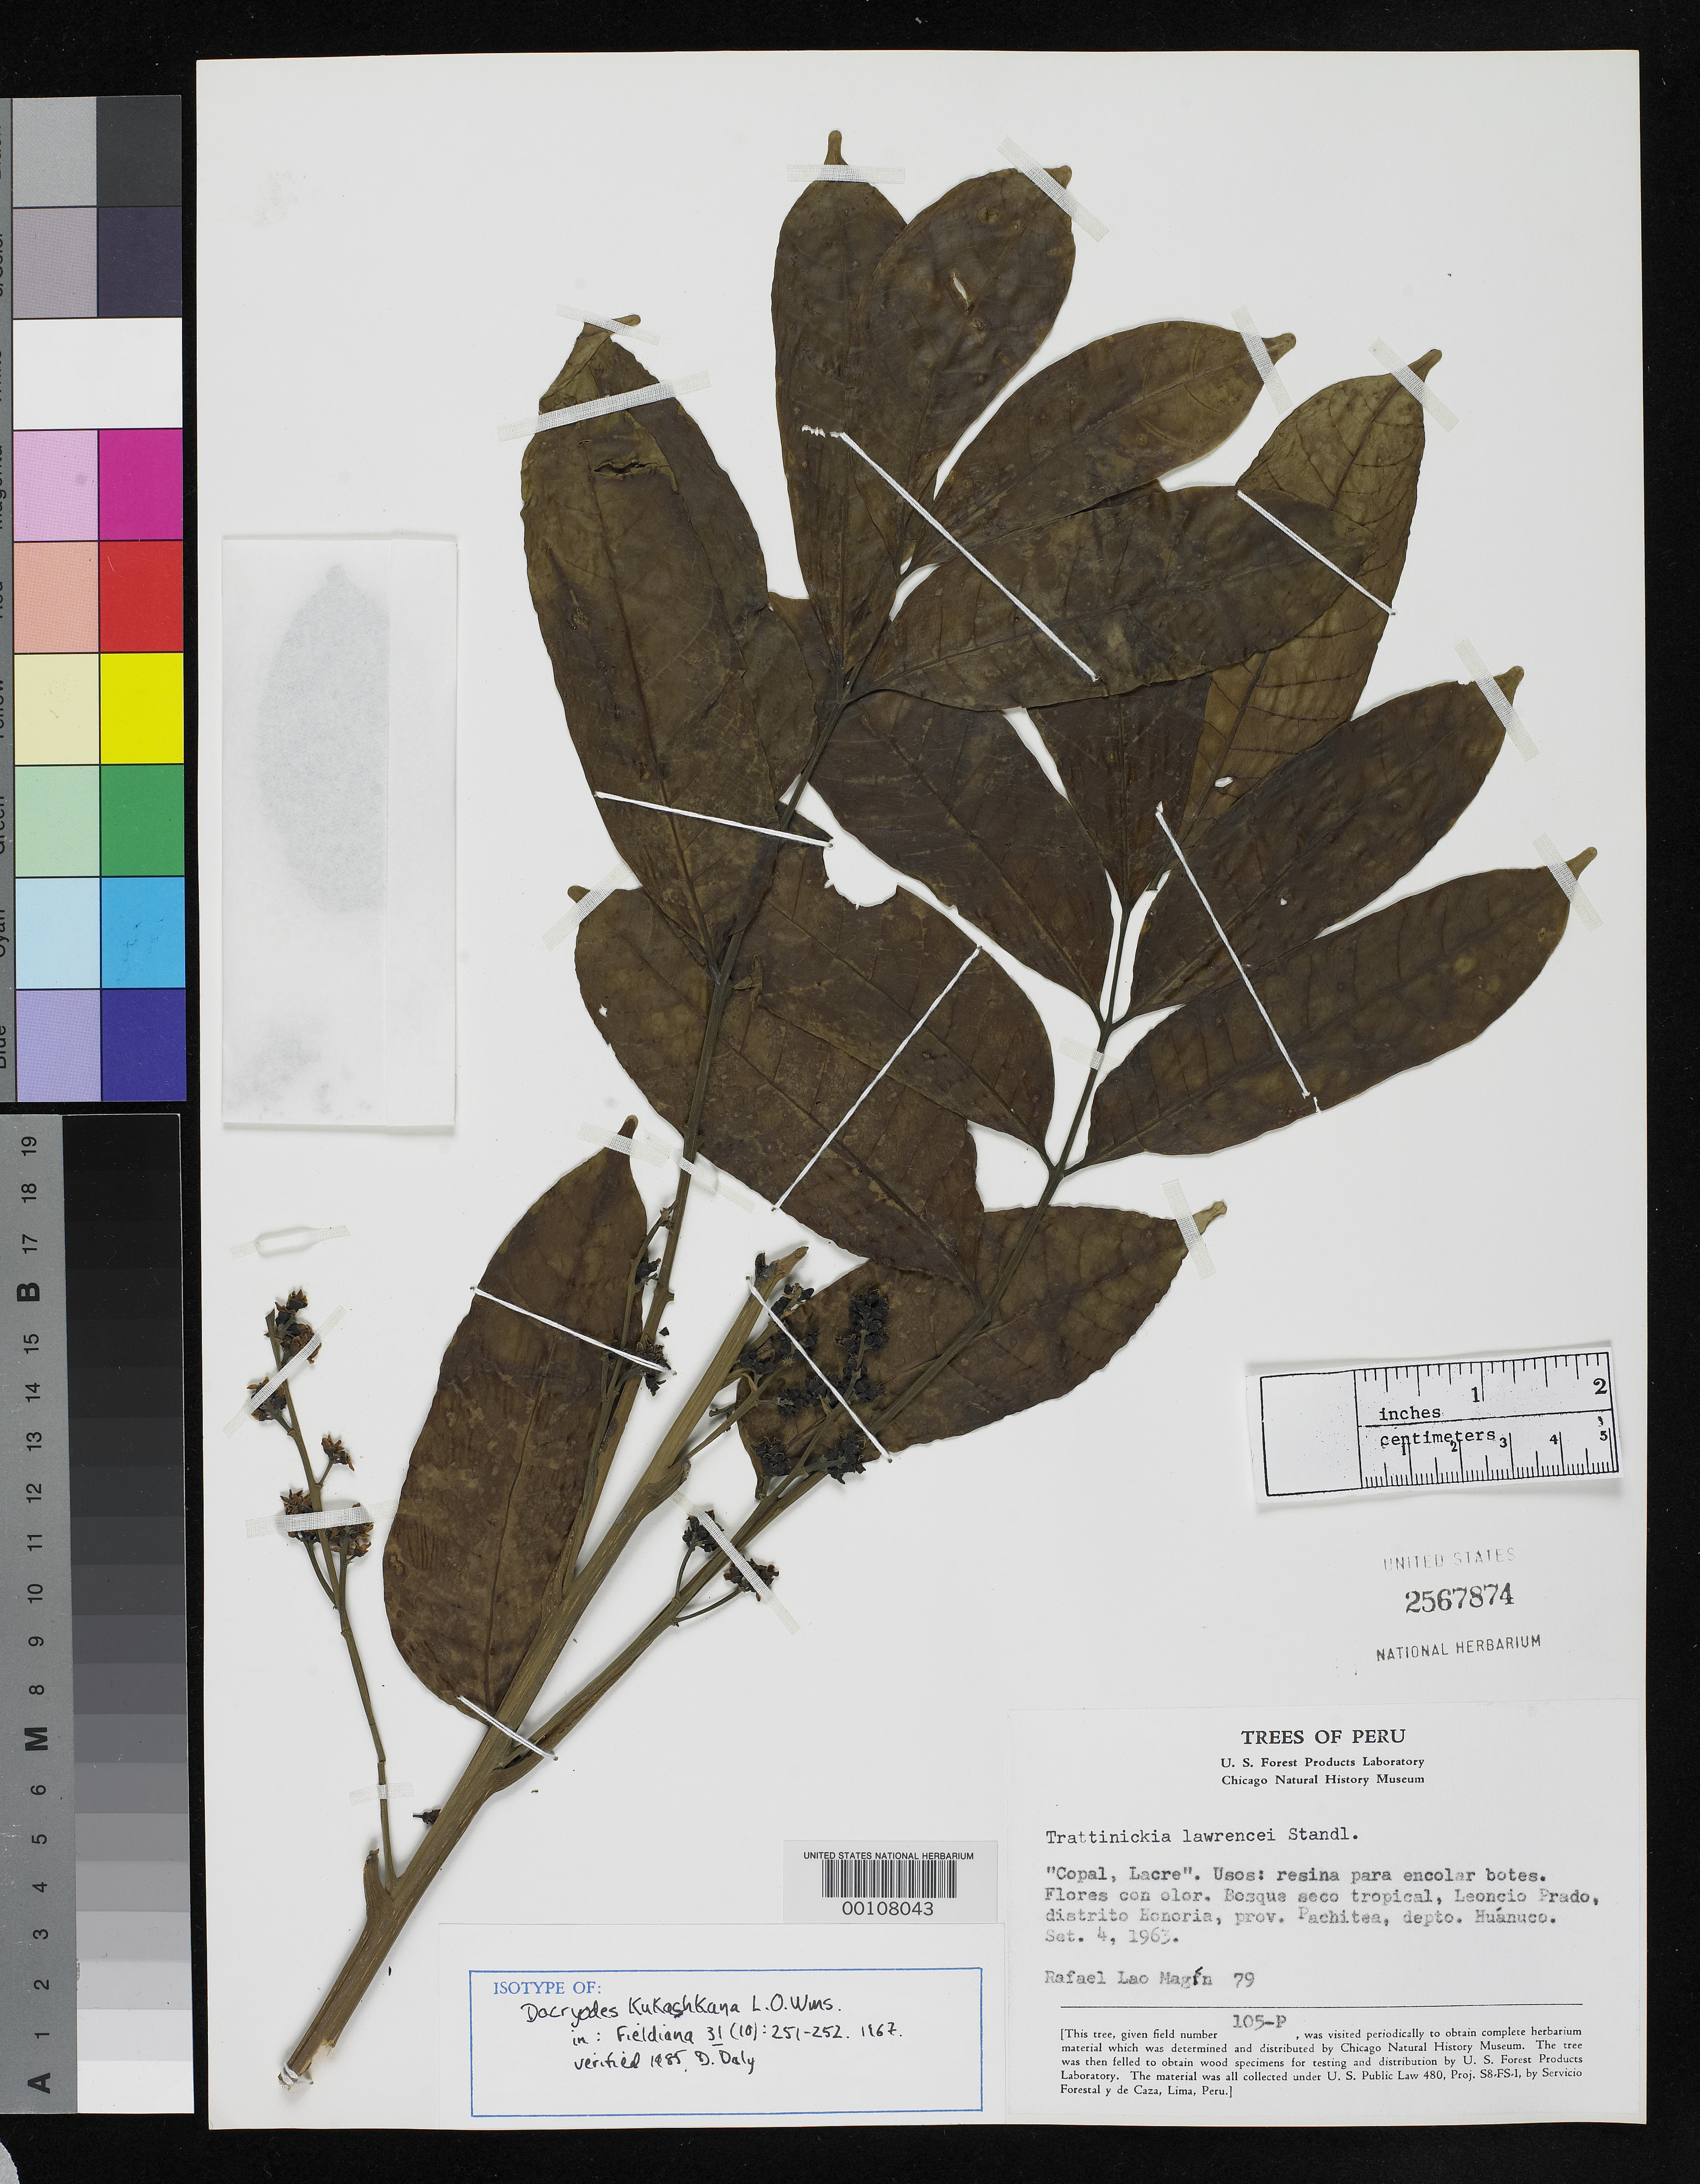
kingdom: Plantae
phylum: Tracheophyta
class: Magnoliopsida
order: Sapindales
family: Burseraceae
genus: Dacryodes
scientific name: Dacryodes kukachkana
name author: L.O. Williams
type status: Isotype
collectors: R. L. Magin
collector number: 79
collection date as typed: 04 Sep 1963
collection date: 1963-09-04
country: Peru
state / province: Huánuco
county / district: Puerto Inca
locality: Honoria, Honoria Dist.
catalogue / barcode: US 2567874